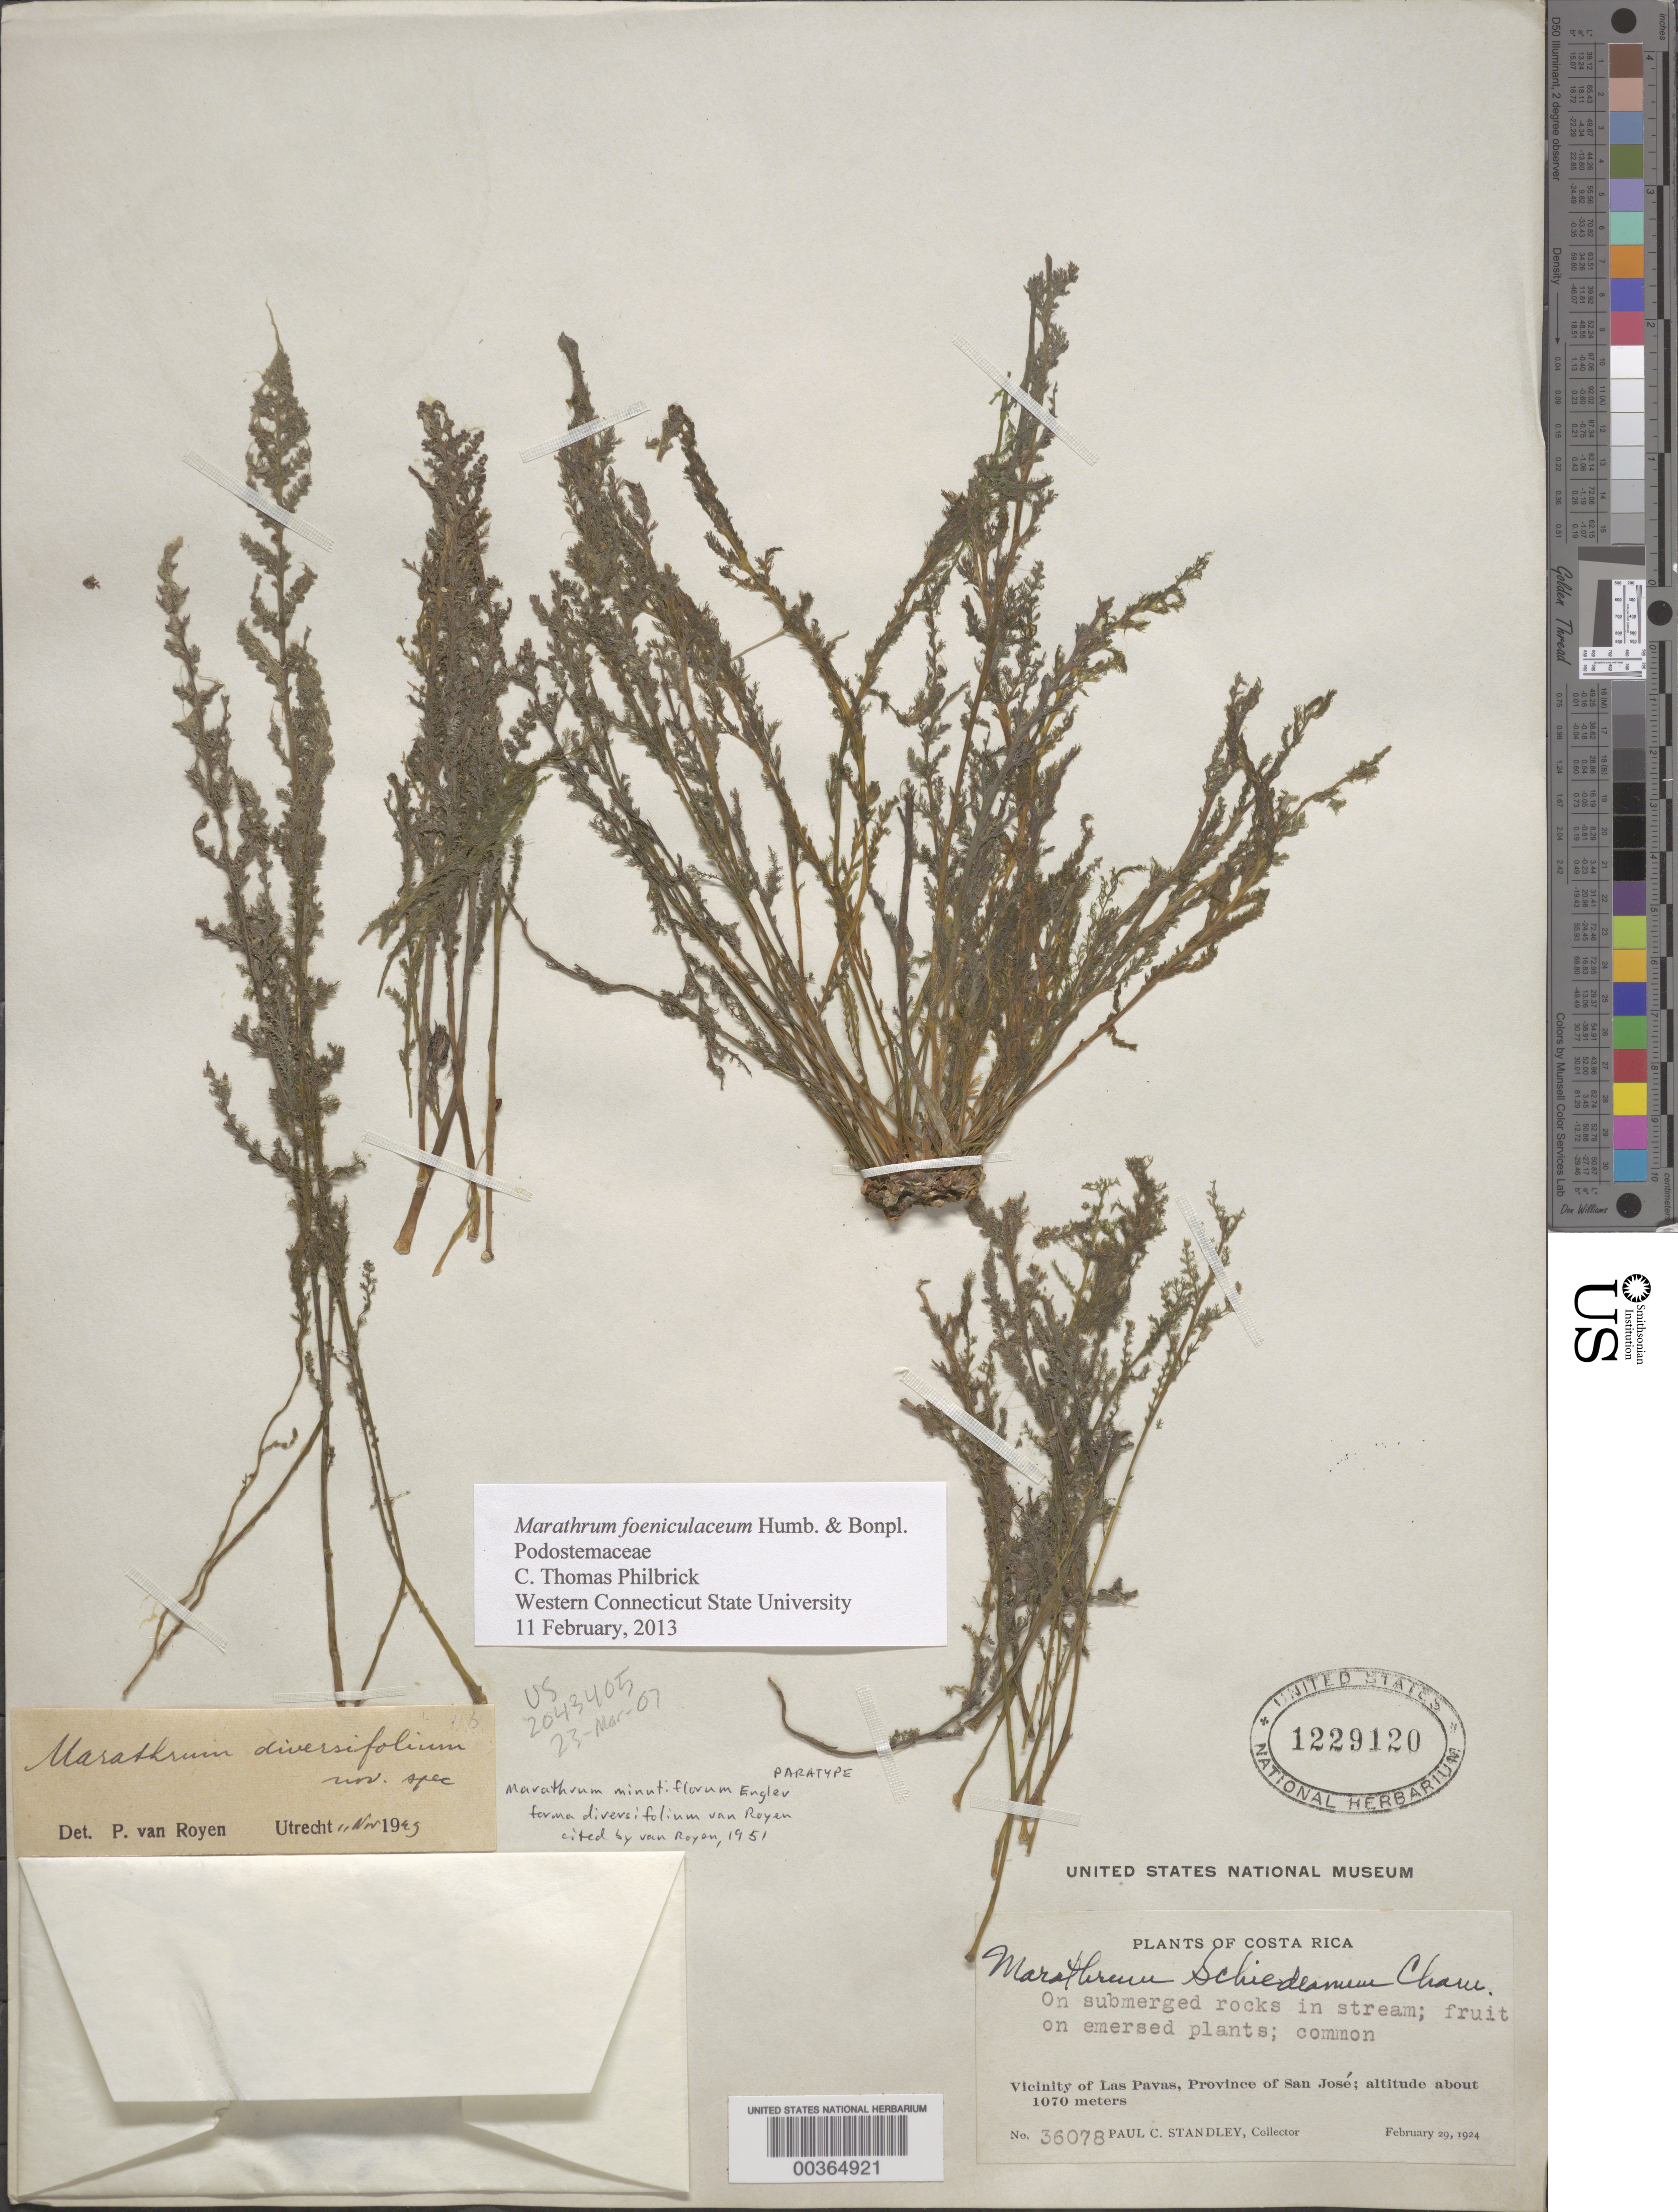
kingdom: Plantae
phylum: Tracheophyta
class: Magnoliopsida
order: Malpighiales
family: Podostemaceae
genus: Marathrum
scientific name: Marathrum foeniculaceum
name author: Bonpl.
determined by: Philbrick, C. Thomas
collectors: P. C. Standley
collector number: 36078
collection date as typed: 29 Feb 1924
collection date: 1924-02-29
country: Costa Rica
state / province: San José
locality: Vicinity of Las Pavas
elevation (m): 1070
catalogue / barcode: US 1229120